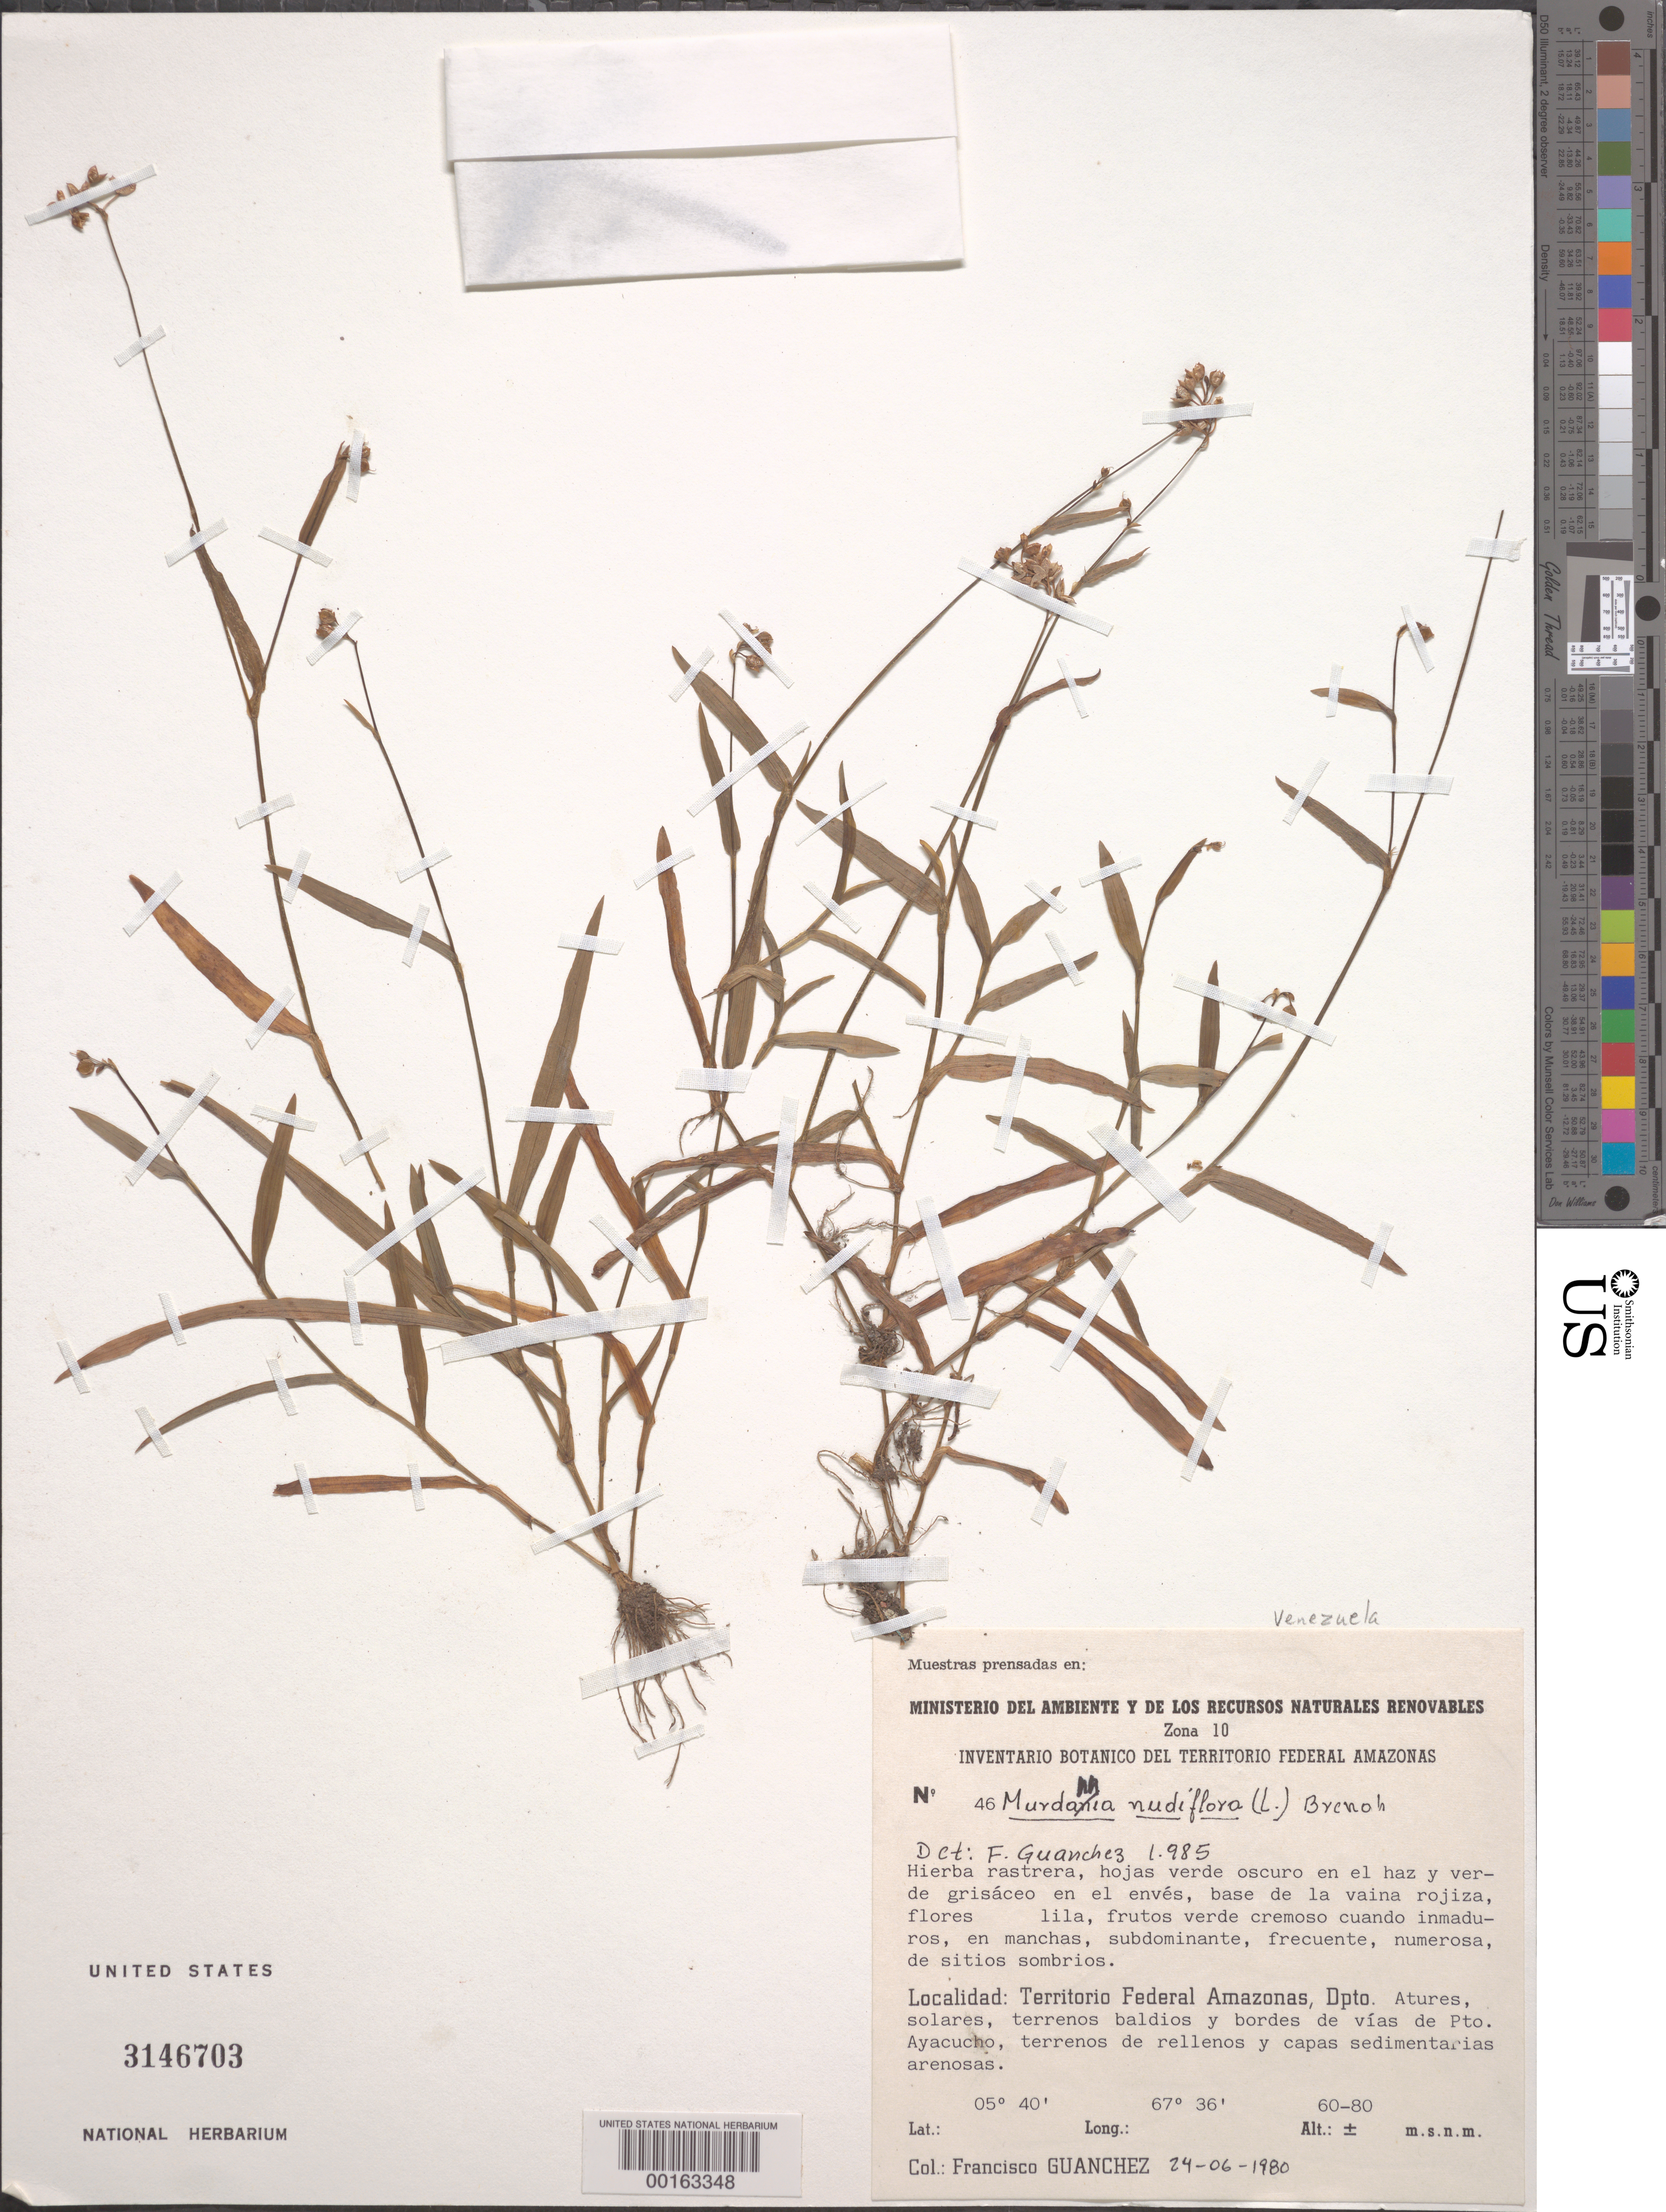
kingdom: Plantae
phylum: Tracheophyta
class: Liliopsida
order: Commelinales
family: Commelinaceae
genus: Murdannia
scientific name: Murdannia nudiflora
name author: (L.) Brenan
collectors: F. Guánchez M.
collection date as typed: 24 Jun 1980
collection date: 1980-06-24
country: Venezuela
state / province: Amazonas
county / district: Atures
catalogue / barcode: US 3146703